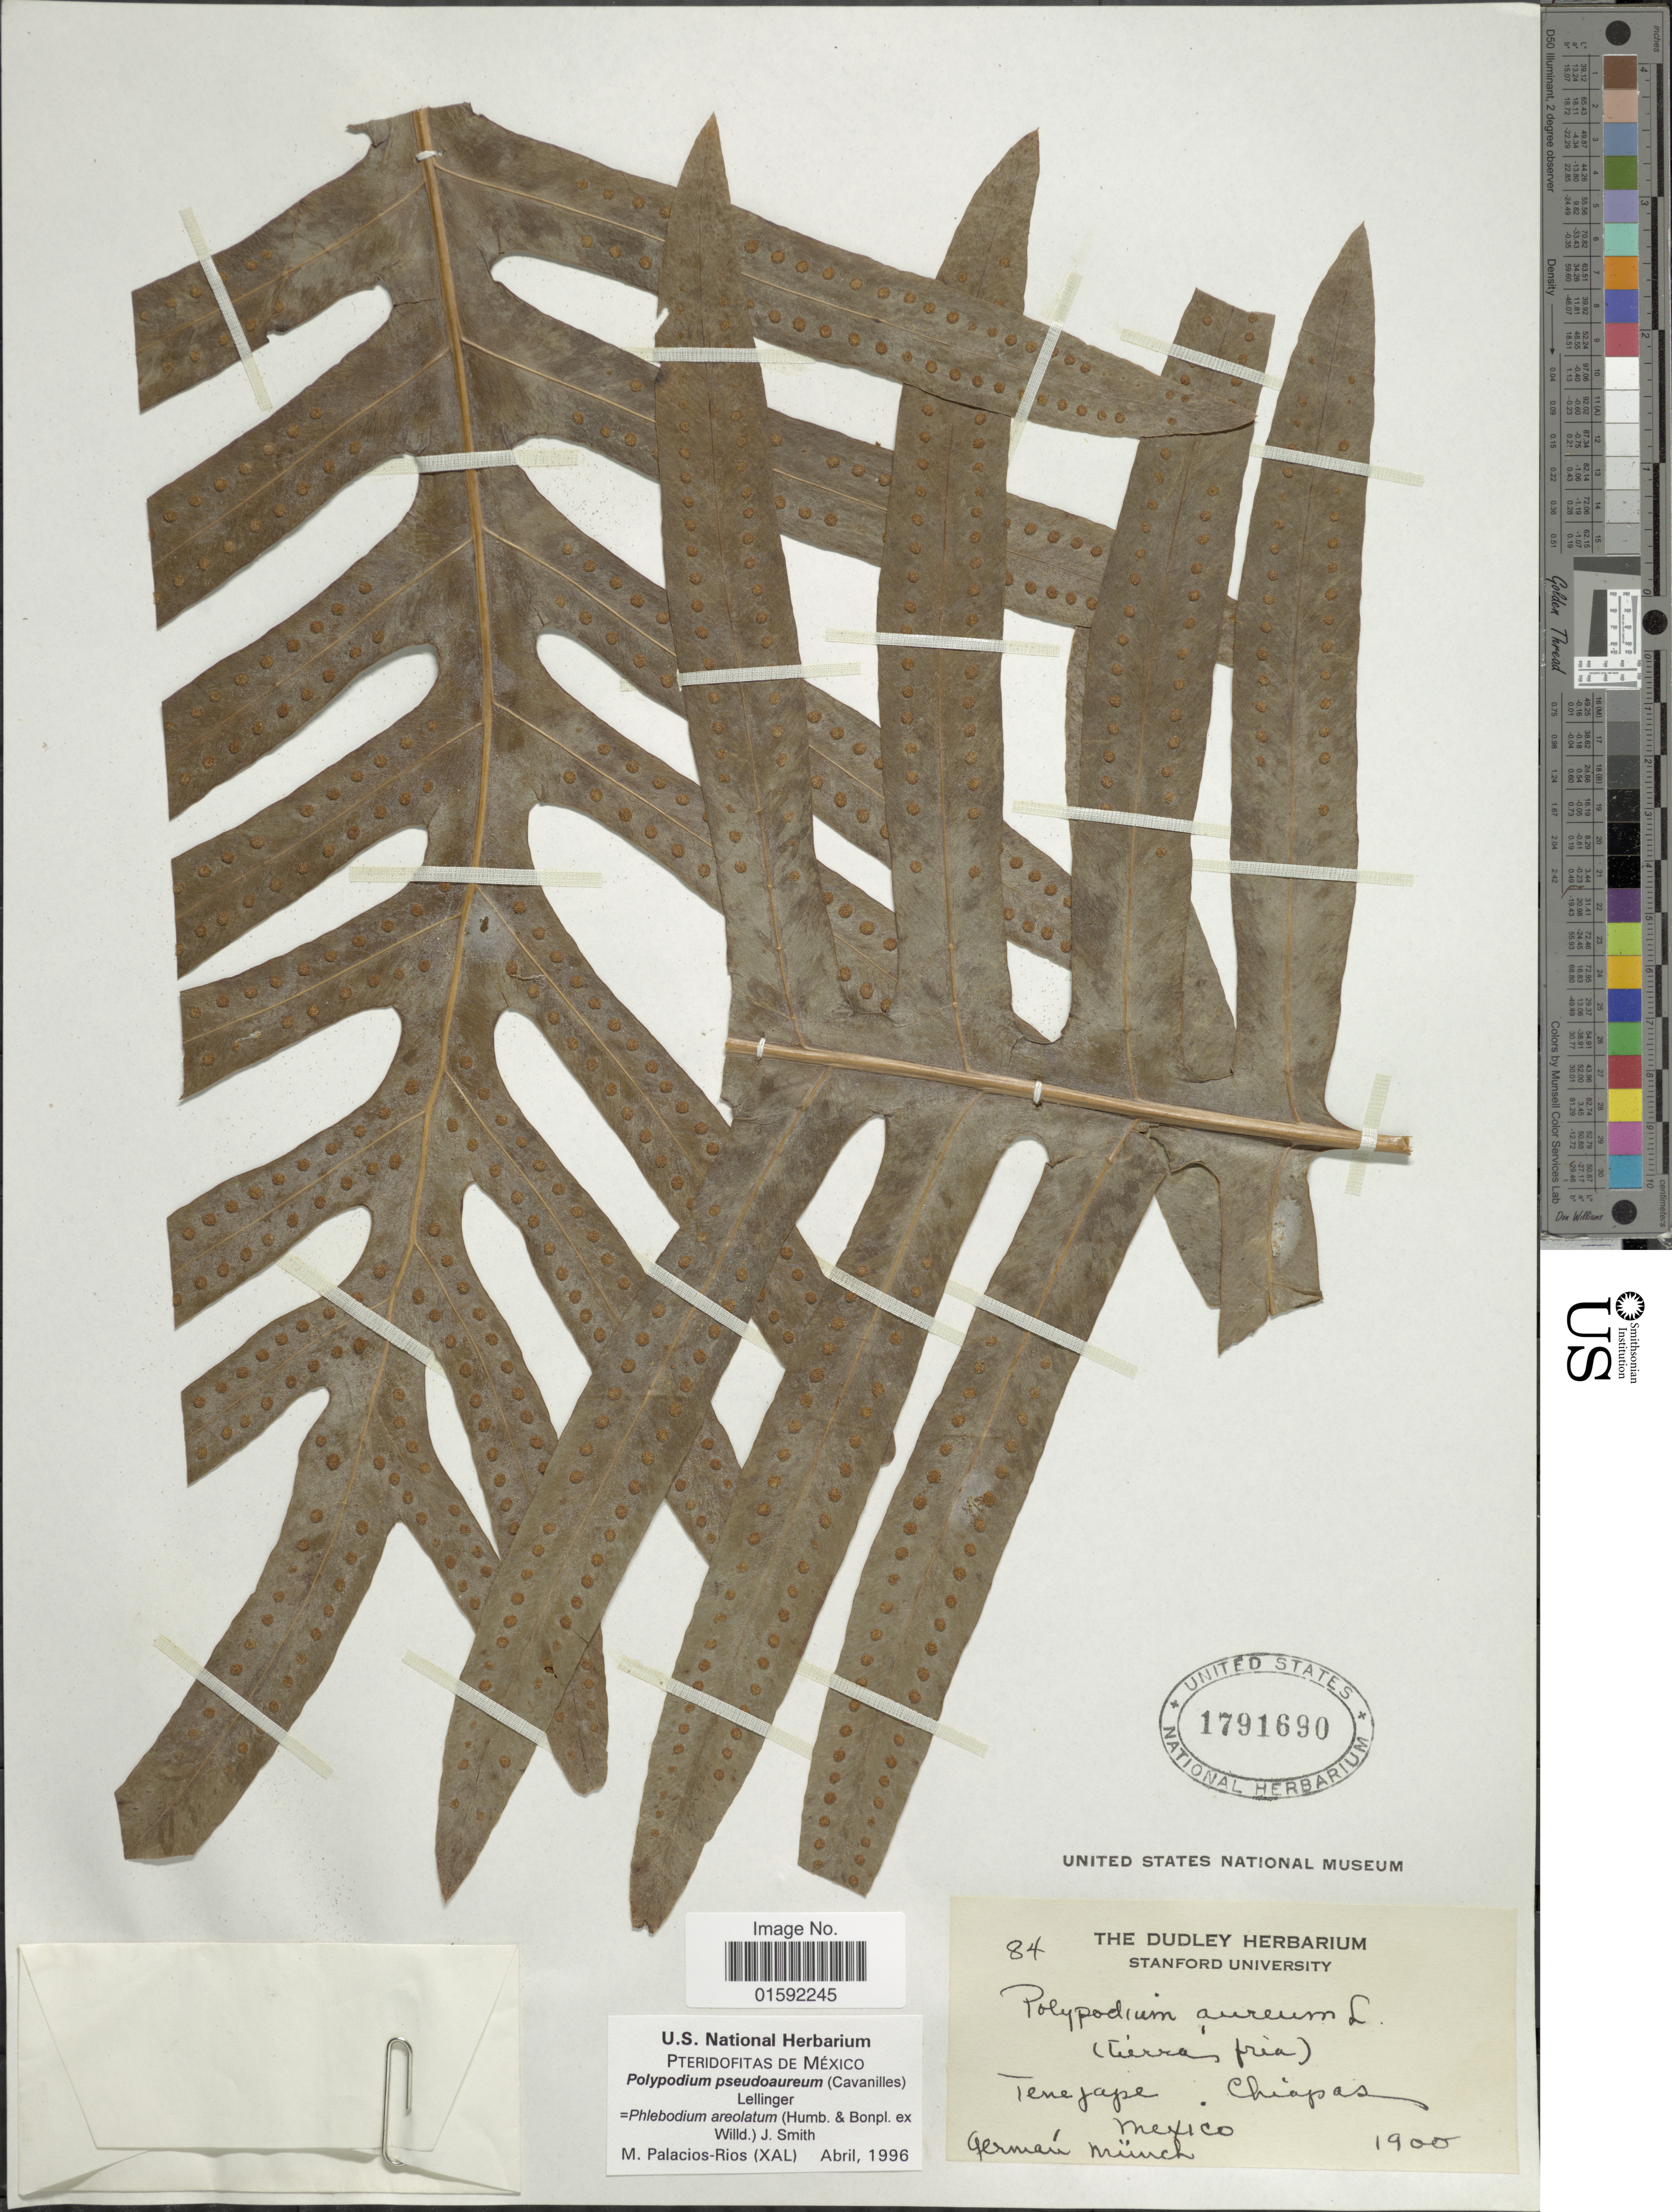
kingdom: Plantae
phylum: Tracheophyta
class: Polypodiopsida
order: Polypodiales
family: Polypodiaceae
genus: Phlebodium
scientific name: Phlebodium pseudoaureum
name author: (Cav.) Lellinger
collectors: G. Munch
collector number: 84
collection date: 1900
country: Mexico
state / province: Chiapas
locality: Tenejape, Chiapas, mexico.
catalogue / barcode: US 1791690